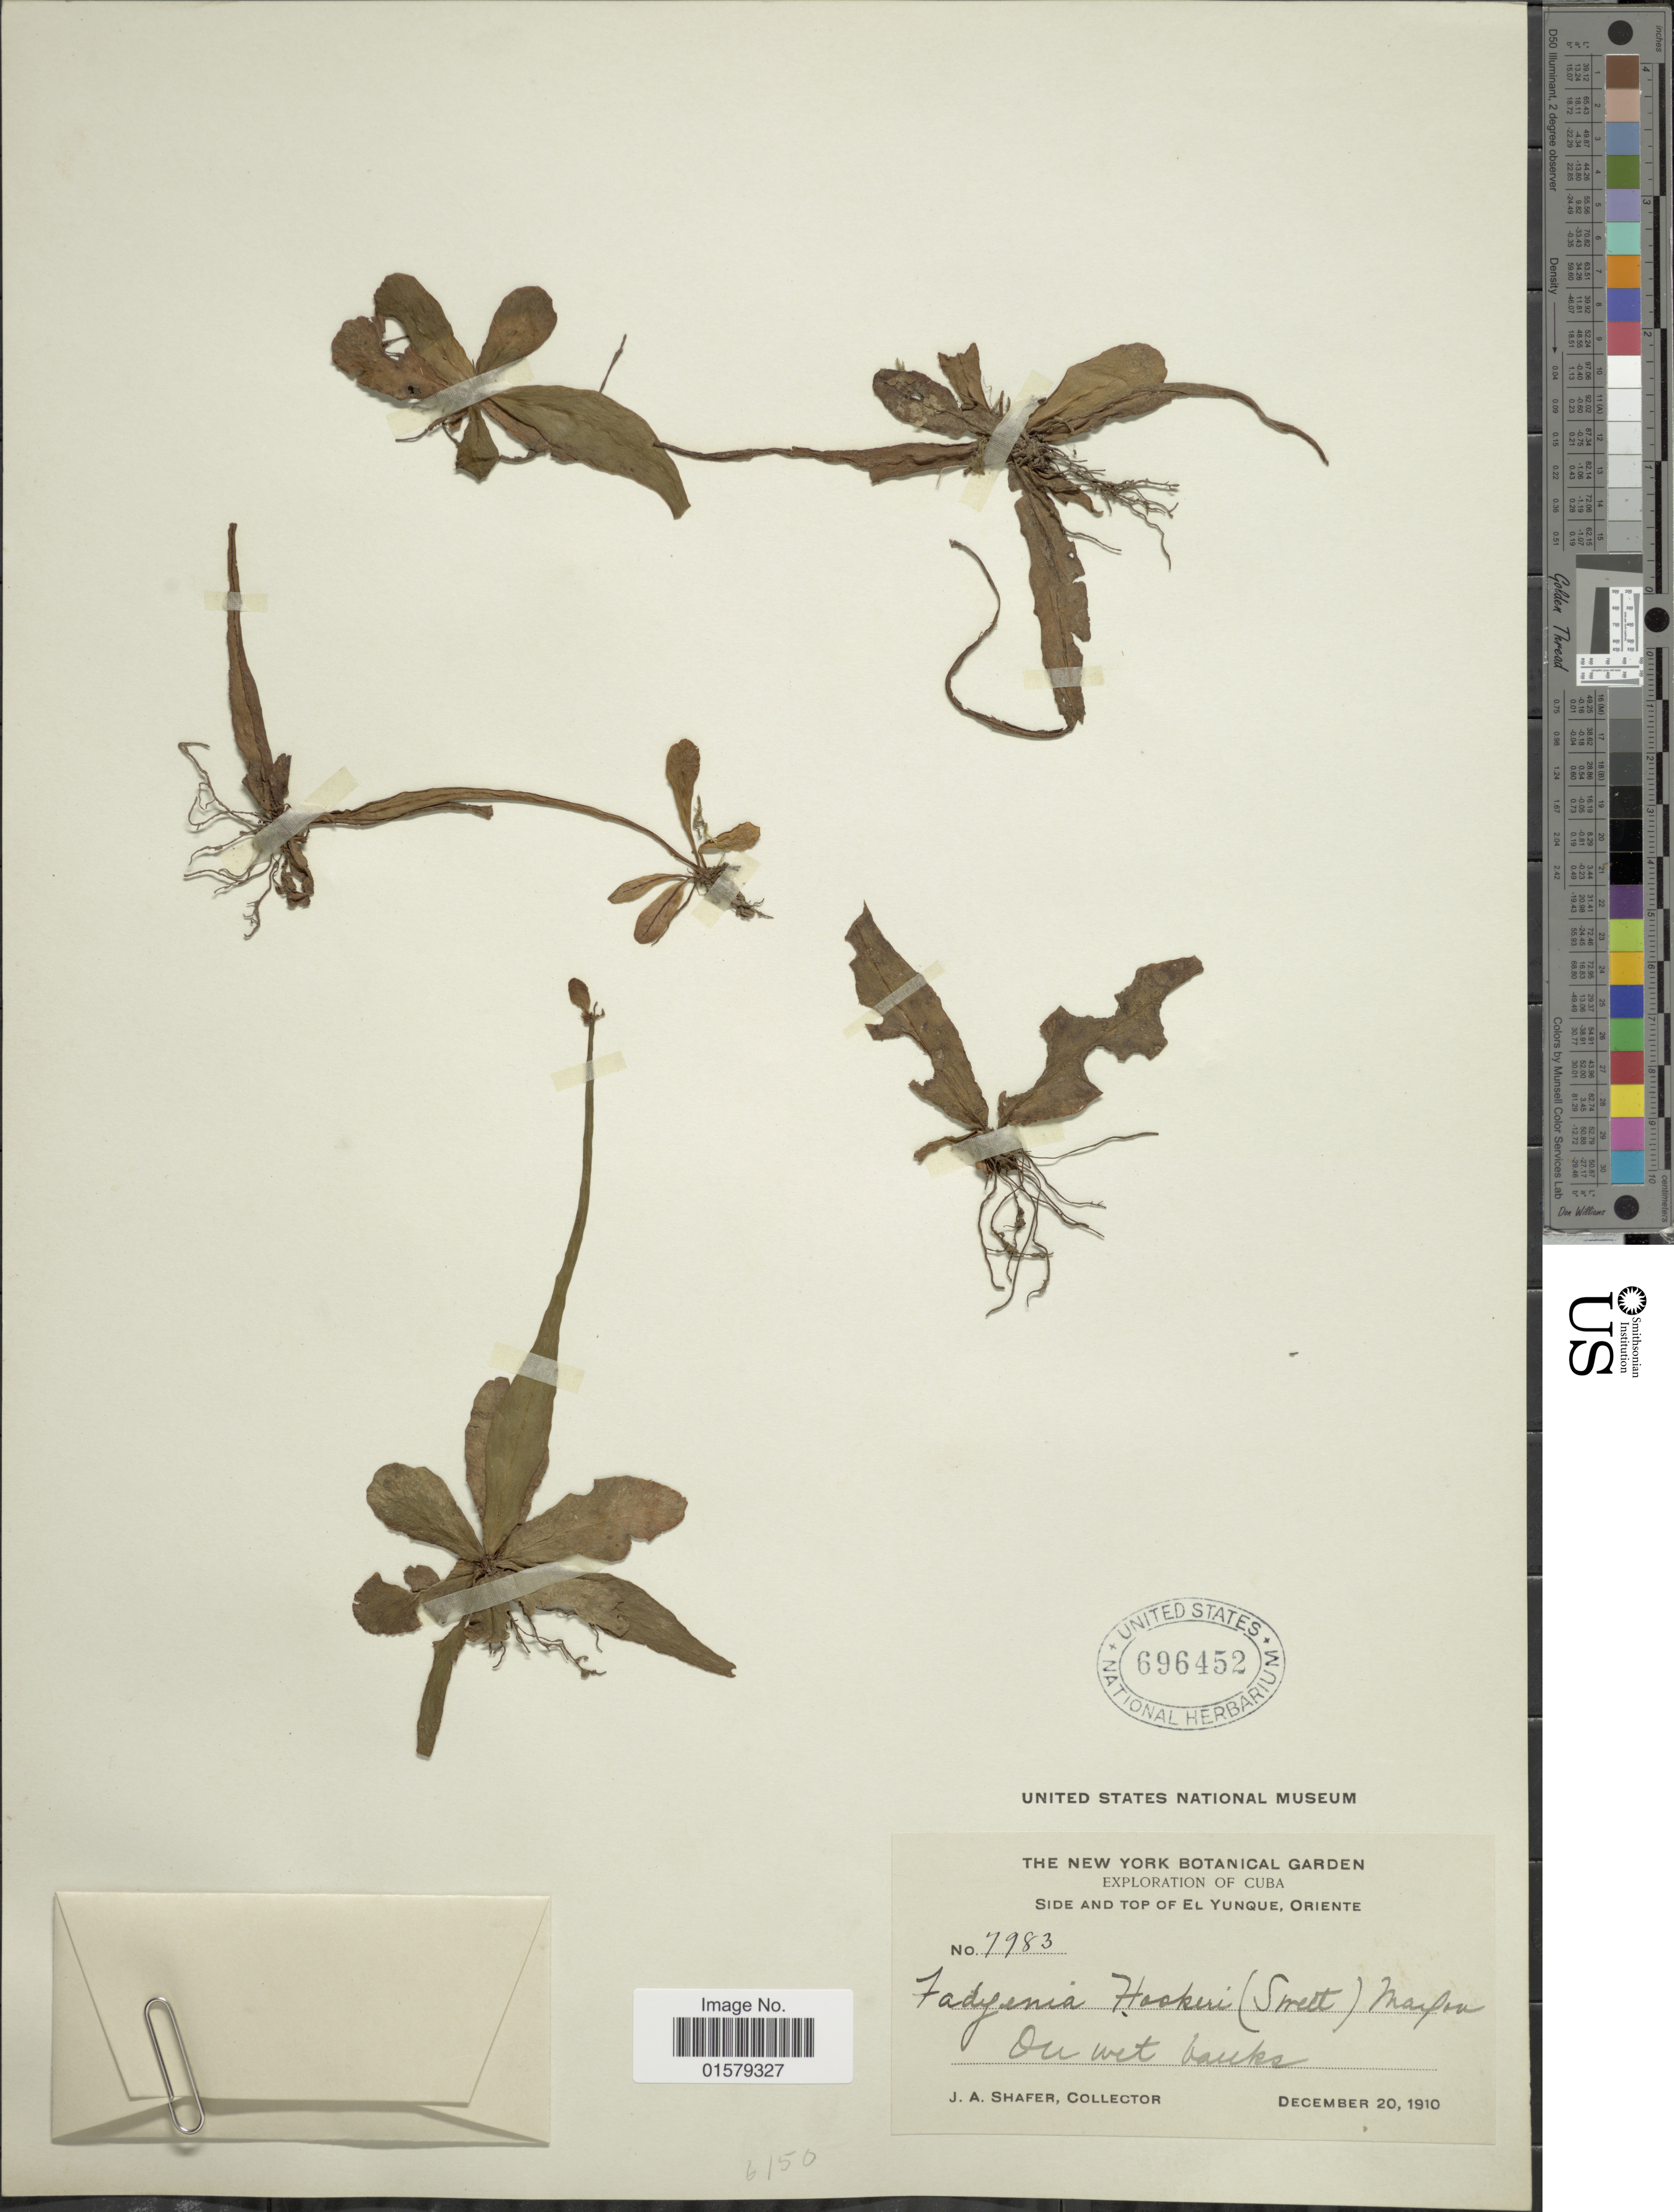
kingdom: Plantae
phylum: Tracheophyta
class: Polypodiopsida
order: Polypodiales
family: Tectariaceae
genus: Tectaria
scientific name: Tectaria hookeri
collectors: J. A. Shafer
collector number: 7983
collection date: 1910-12-20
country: Cuba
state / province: Oriente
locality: Side and Top of El Yunque, on wet banks.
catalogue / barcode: US 696452